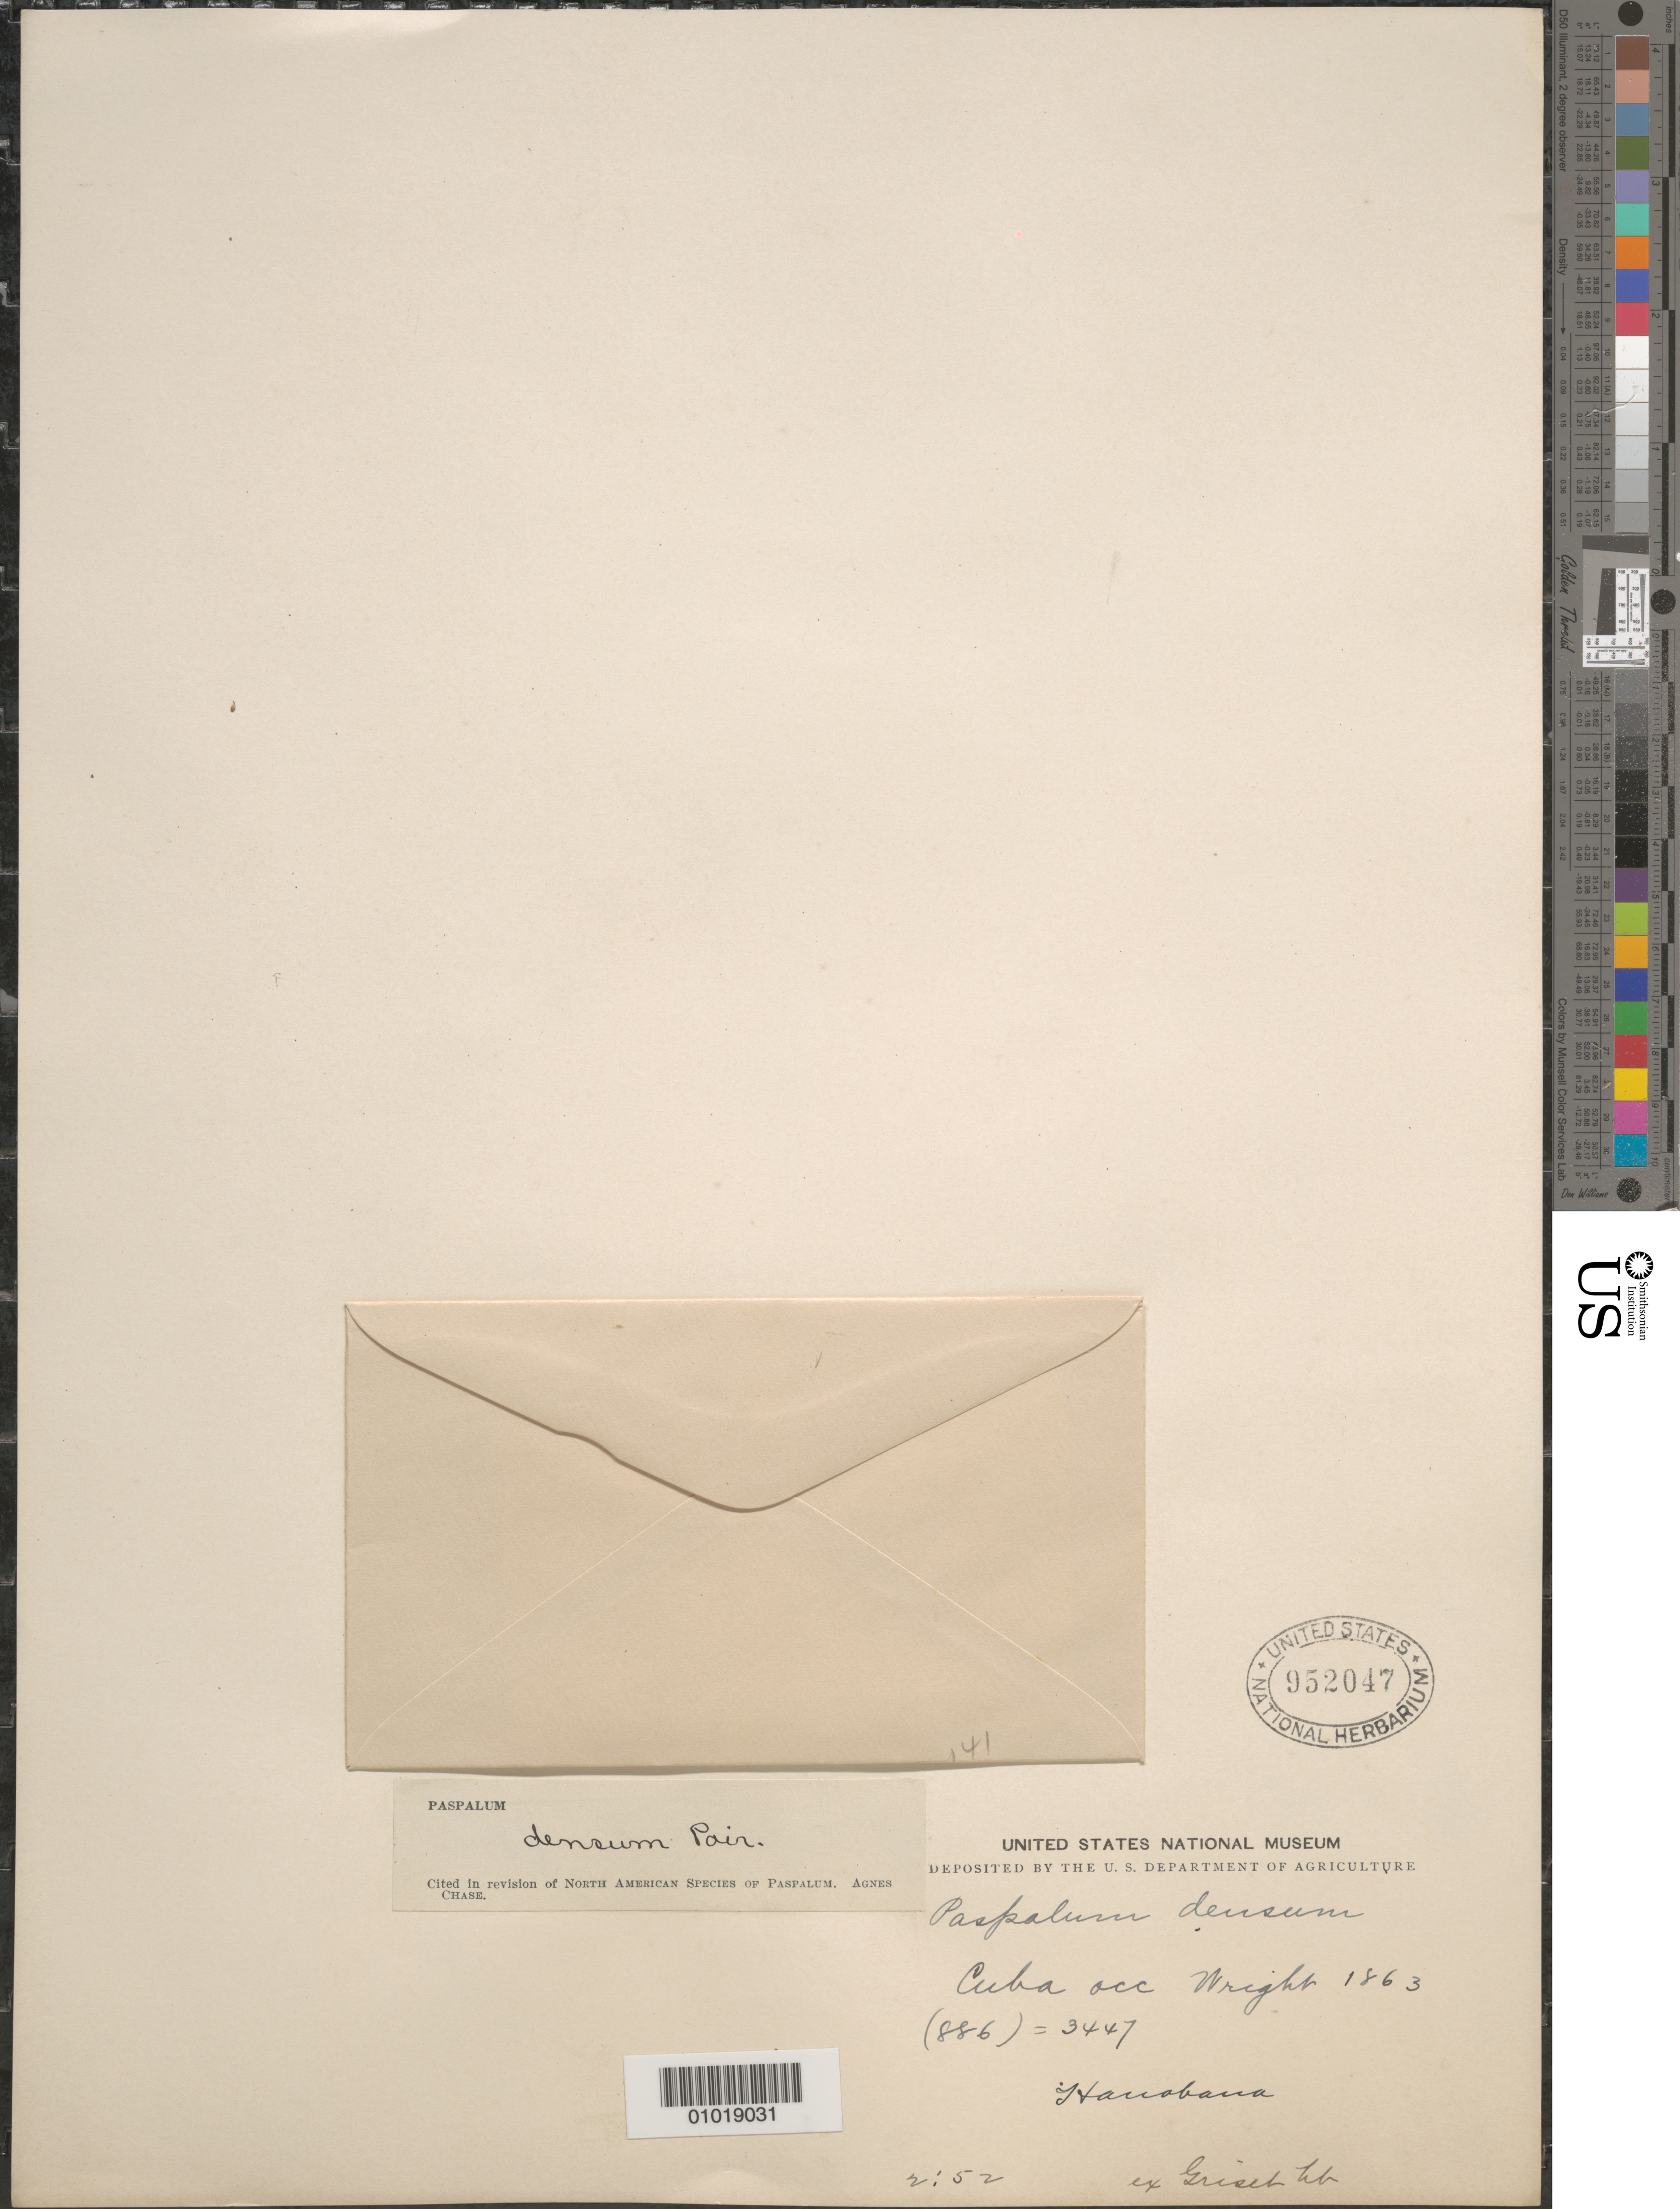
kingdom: Plantae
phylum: Tracheophyta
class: Liliopsida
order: Poales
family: Poaceae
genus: Paspalum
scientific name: Paspalum densum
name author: Poir.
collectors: C. Wright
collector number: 3447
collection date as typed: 1863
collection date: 1863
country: Cuba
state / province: Matanzas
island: Cuba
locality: Hanabana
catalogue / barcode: US 952047